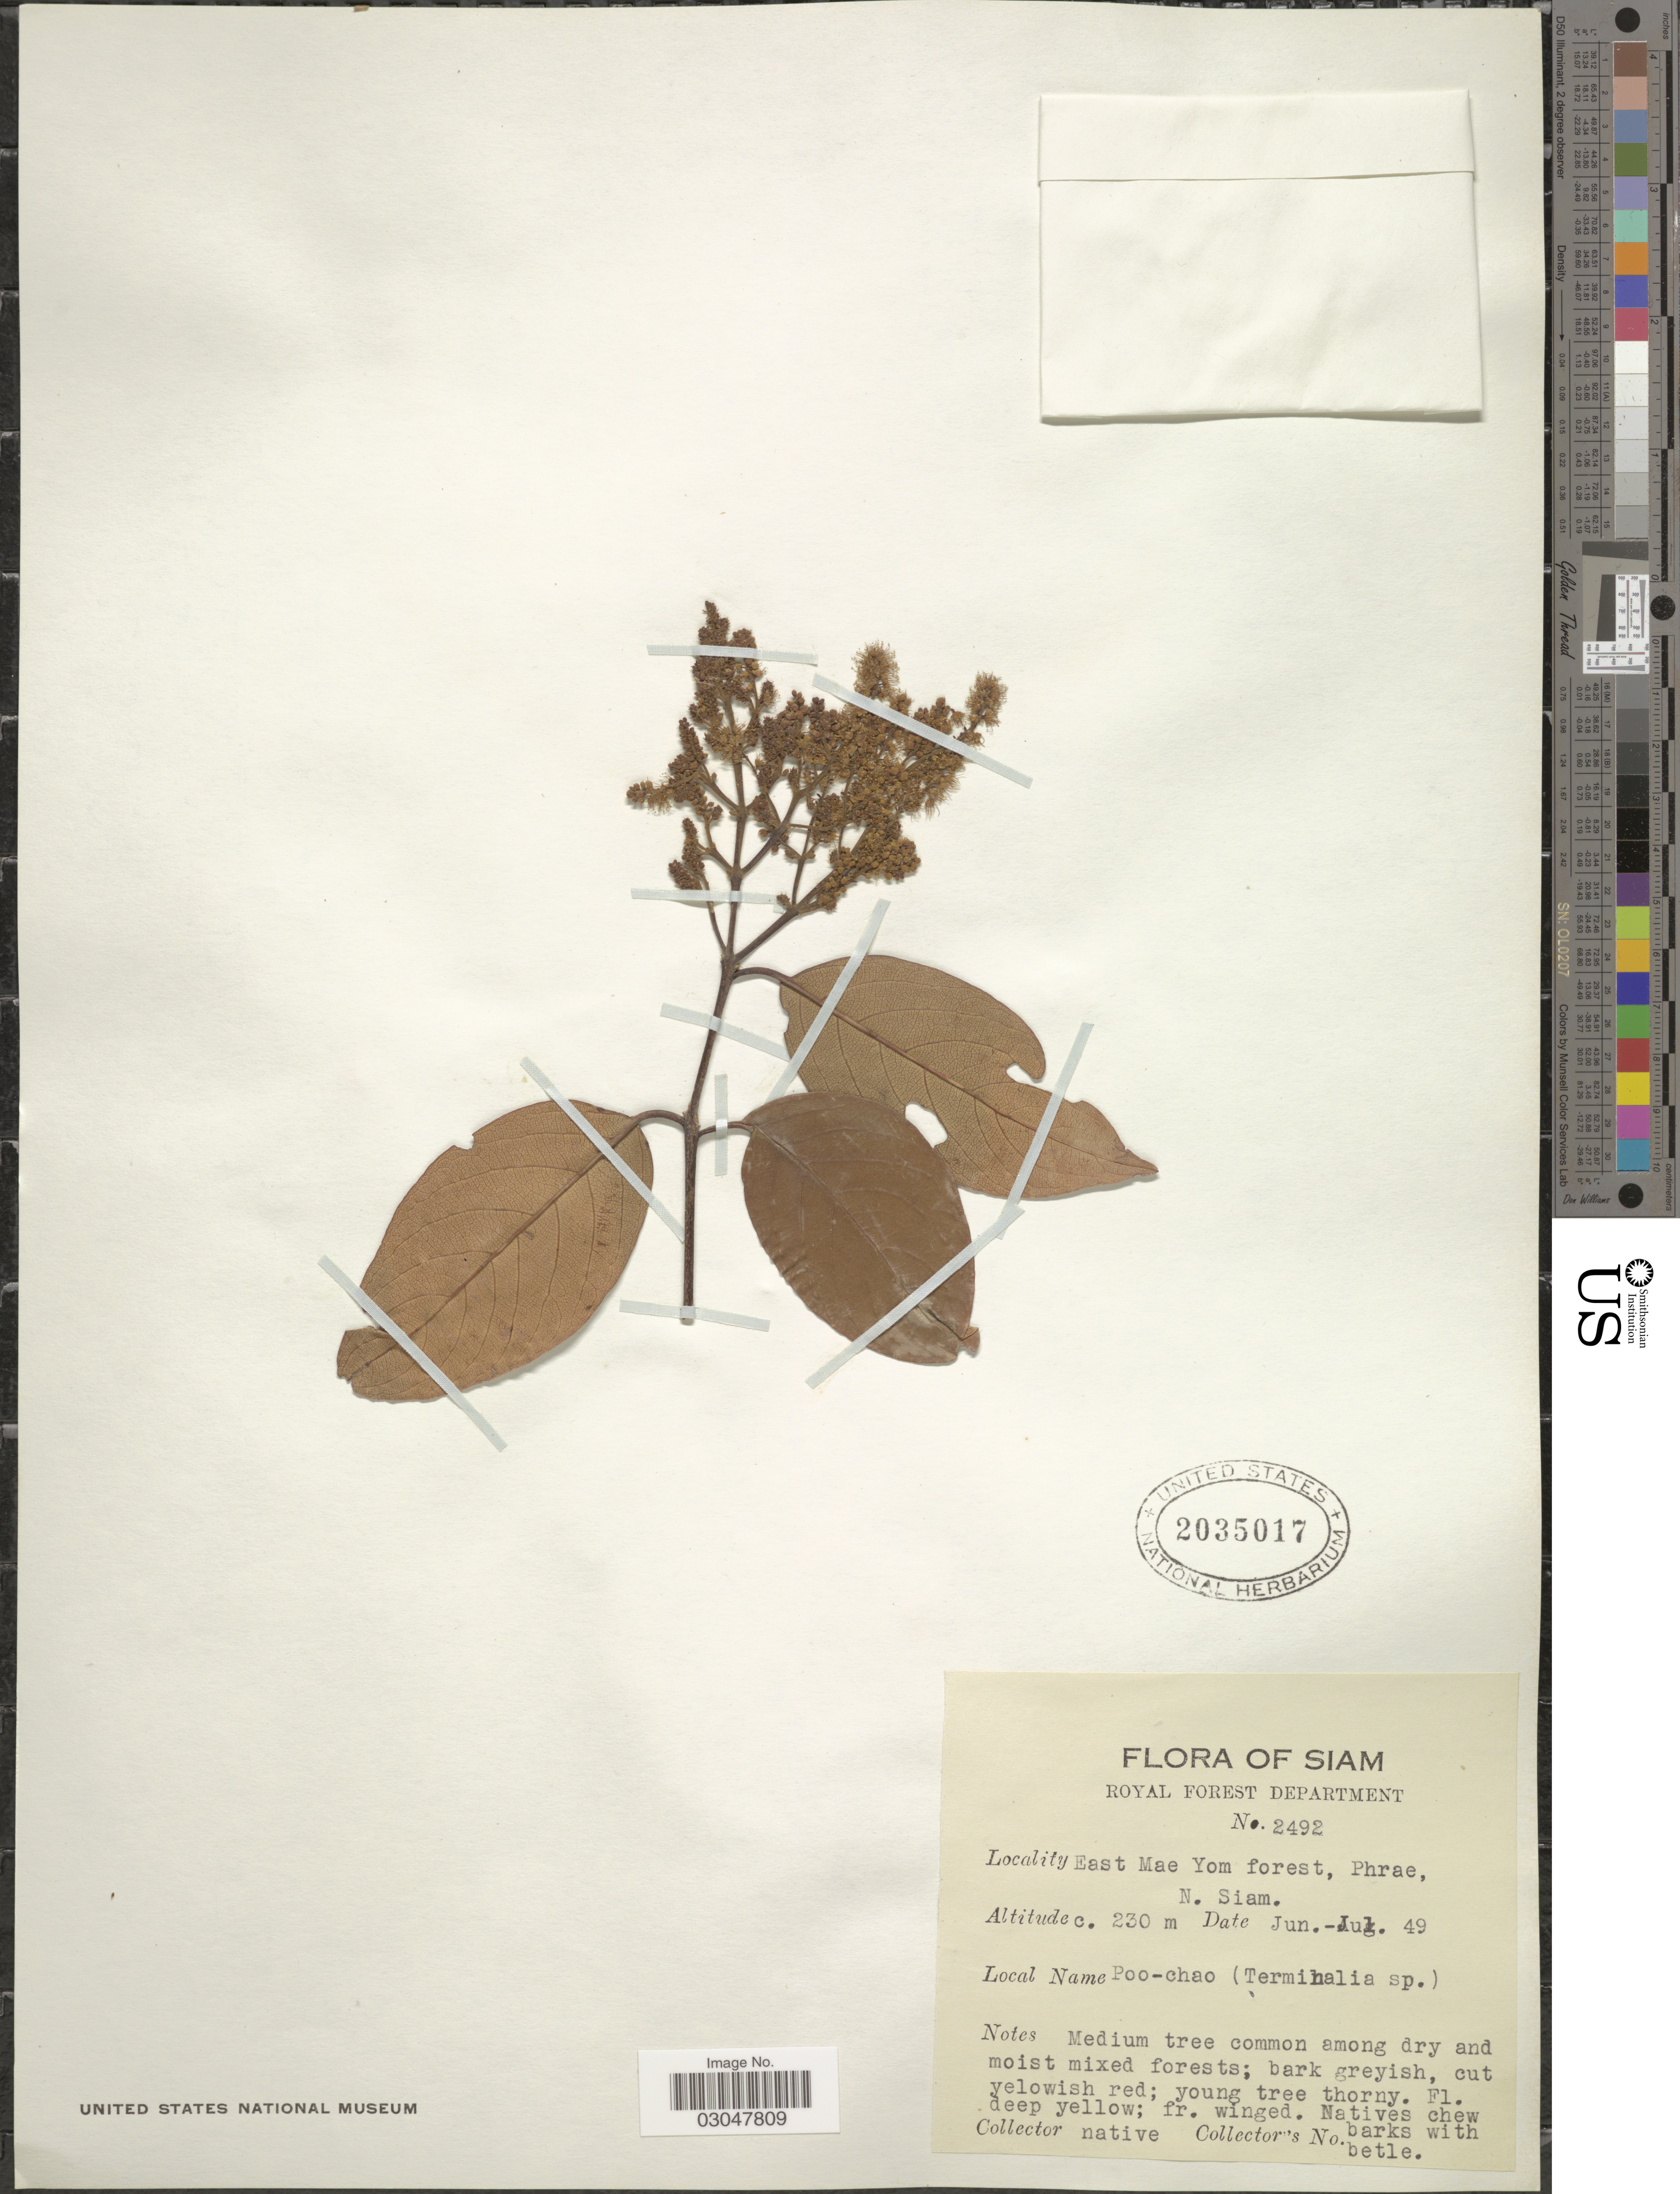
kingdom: Plantae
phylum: Tracheophyta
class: Magnoliopsida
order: Myrtales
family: Combretaceae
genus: Terminalia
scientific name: Terminalia sp.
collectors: Native collector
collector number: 2492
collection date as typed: Transcribed d/m/y: /6/49 to /7/49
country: Thailand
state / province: Phrae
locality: Siam. East Mae Yom forest, N. Siam.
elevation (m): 230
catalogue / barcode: US 2035017